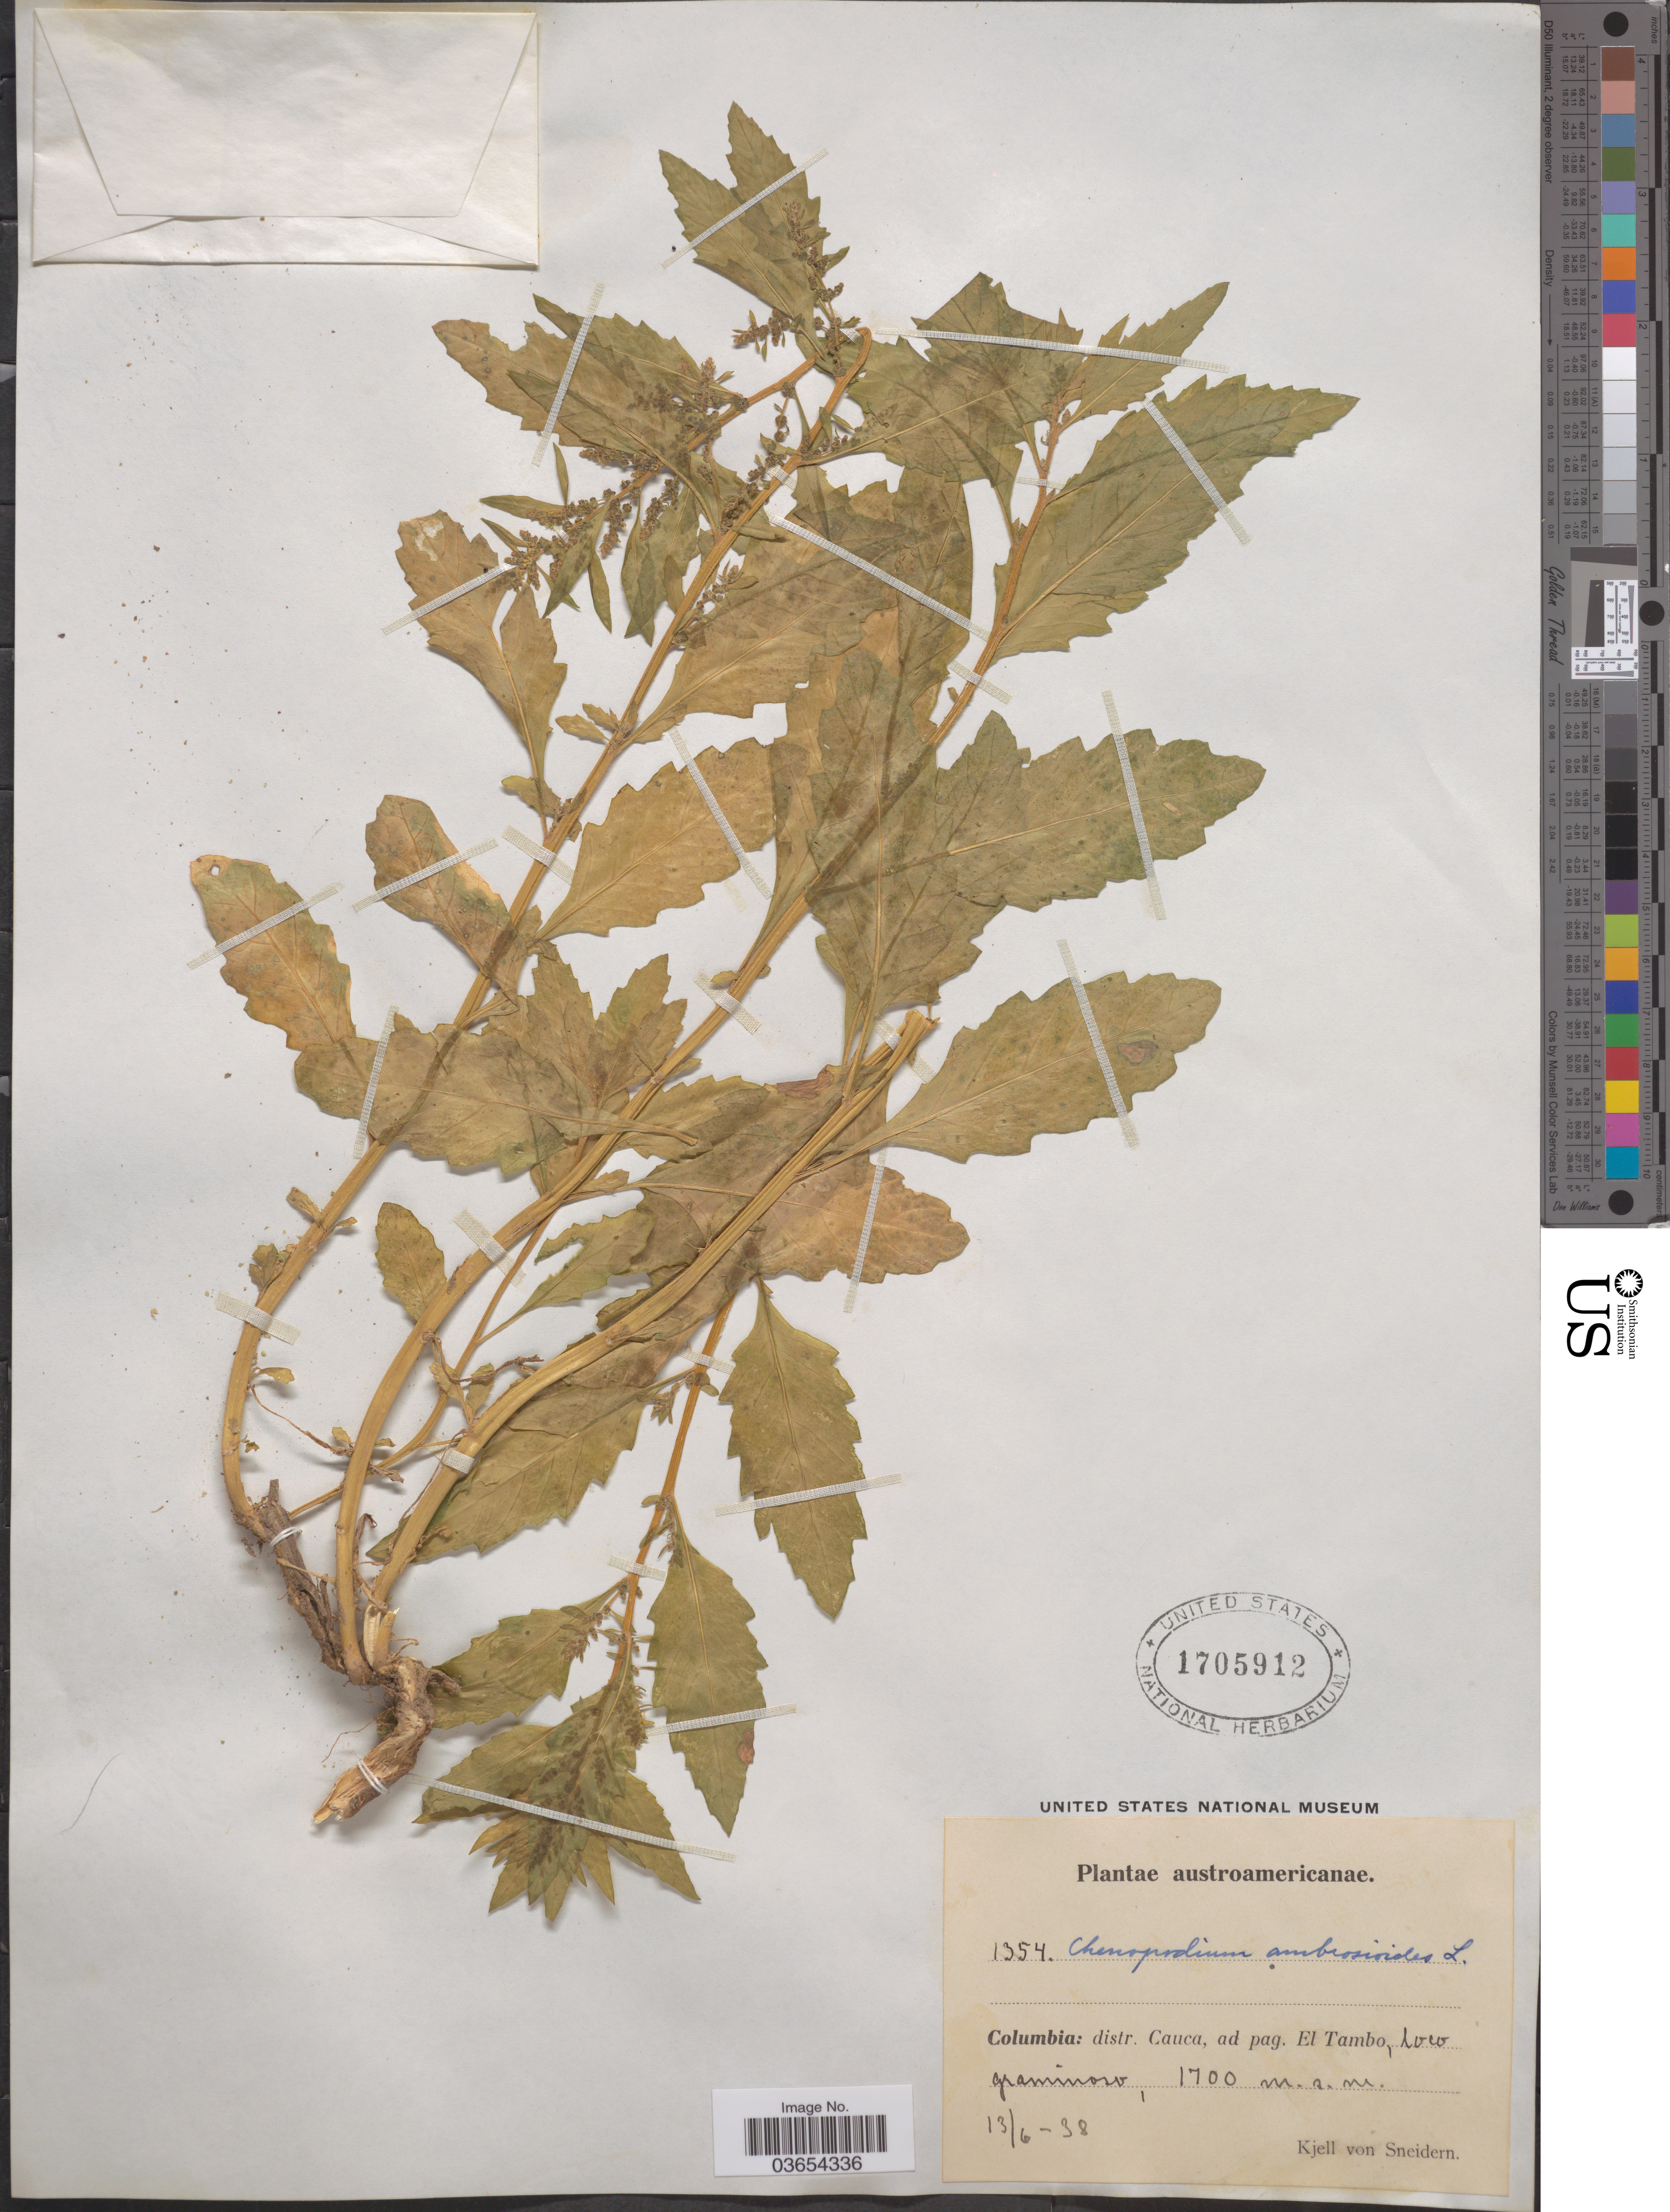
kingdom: Plantae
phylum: Tracheophyta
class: Magnoliopsida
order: Caryophyllales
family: Amaranthaceae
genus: Chenopodium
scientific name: Chenopodium ambrosioides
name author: L.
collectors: K. von Sneidern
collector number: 1354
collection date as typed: Transcribed d/m/y: 13/6/38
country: Colombia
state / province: Cauca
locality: Dist. Cauca, ad pag. El Tambo.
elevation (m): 1700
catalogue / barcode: US 1705912